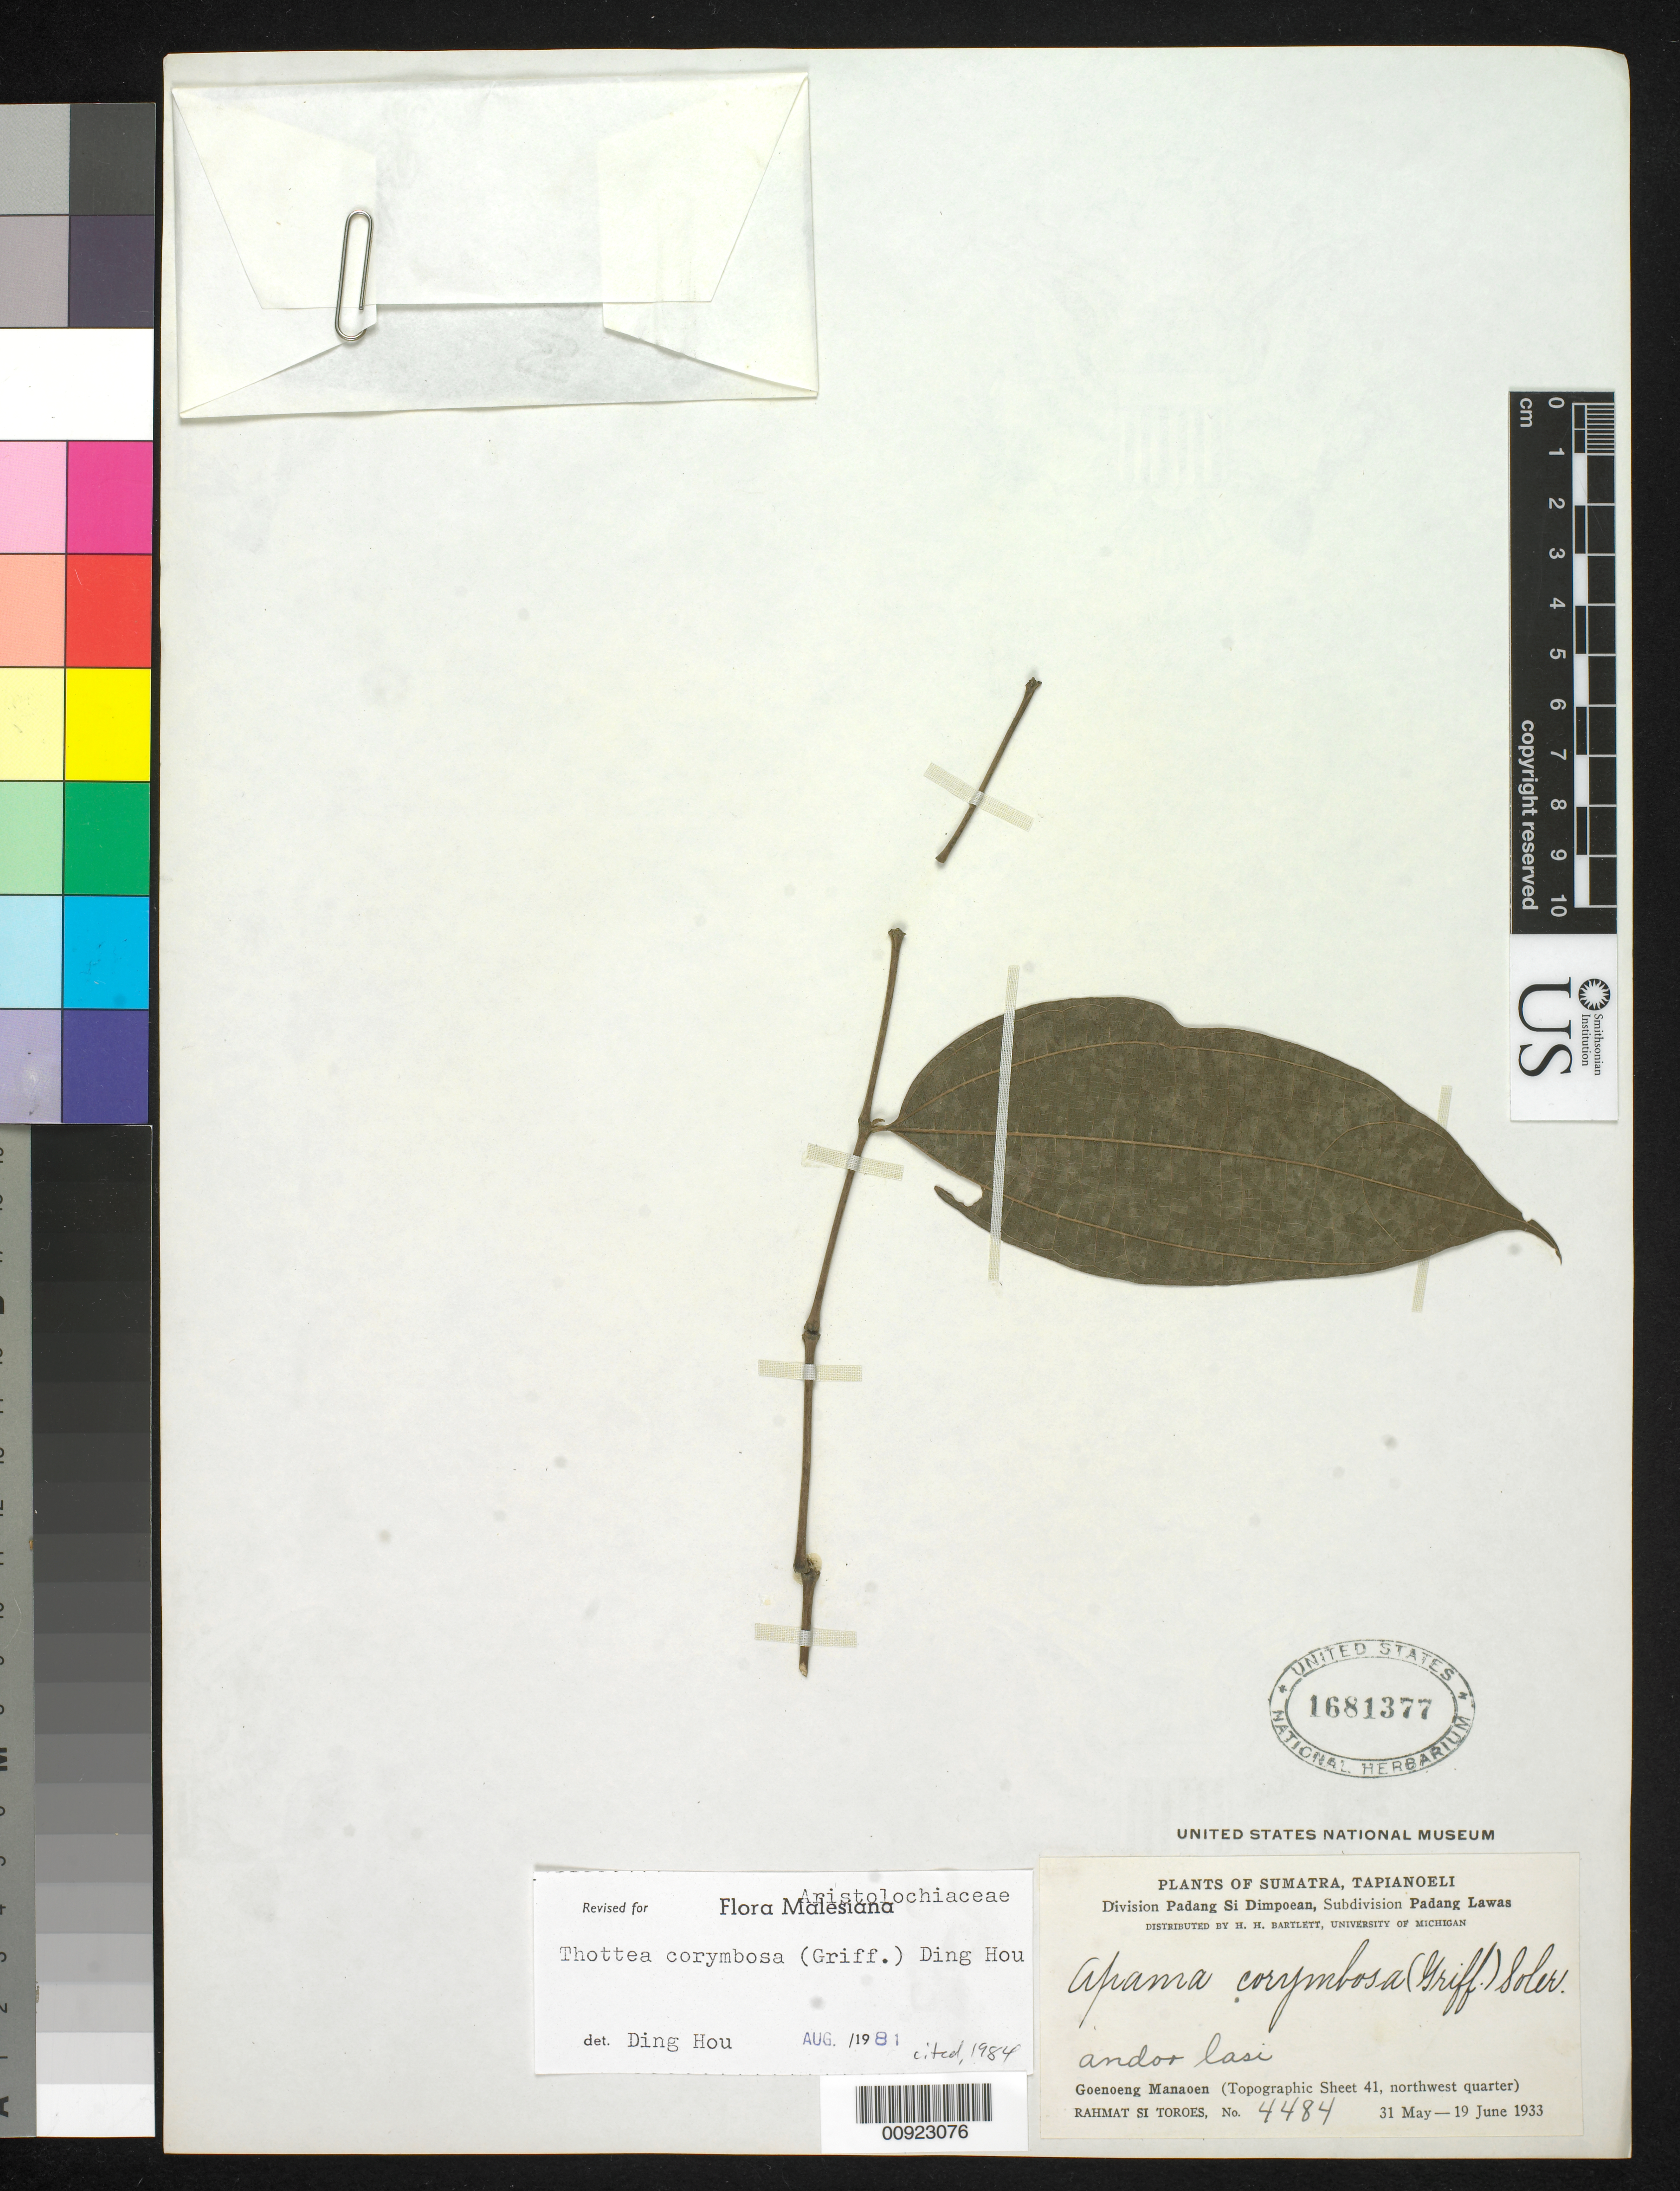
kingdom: Plantae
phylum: Tracheophyta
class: Magnoliopsida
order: Piperales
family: Aristolochiaceae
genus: Thottea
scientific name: Thottea corymbosa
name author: (Griff.) Ding Hou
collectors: Rahmat Si Boeea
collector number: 4484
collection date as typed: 31 May 1933 to 19 Jun 1933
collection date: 1933-05-31/1933-06-19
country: Indonesia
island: Sumatra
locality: Tapianoeli; Division Padang Si Dimpoean, Subdivision Padang Lawas; Goenoeng Manoen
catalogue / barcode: US 1681377